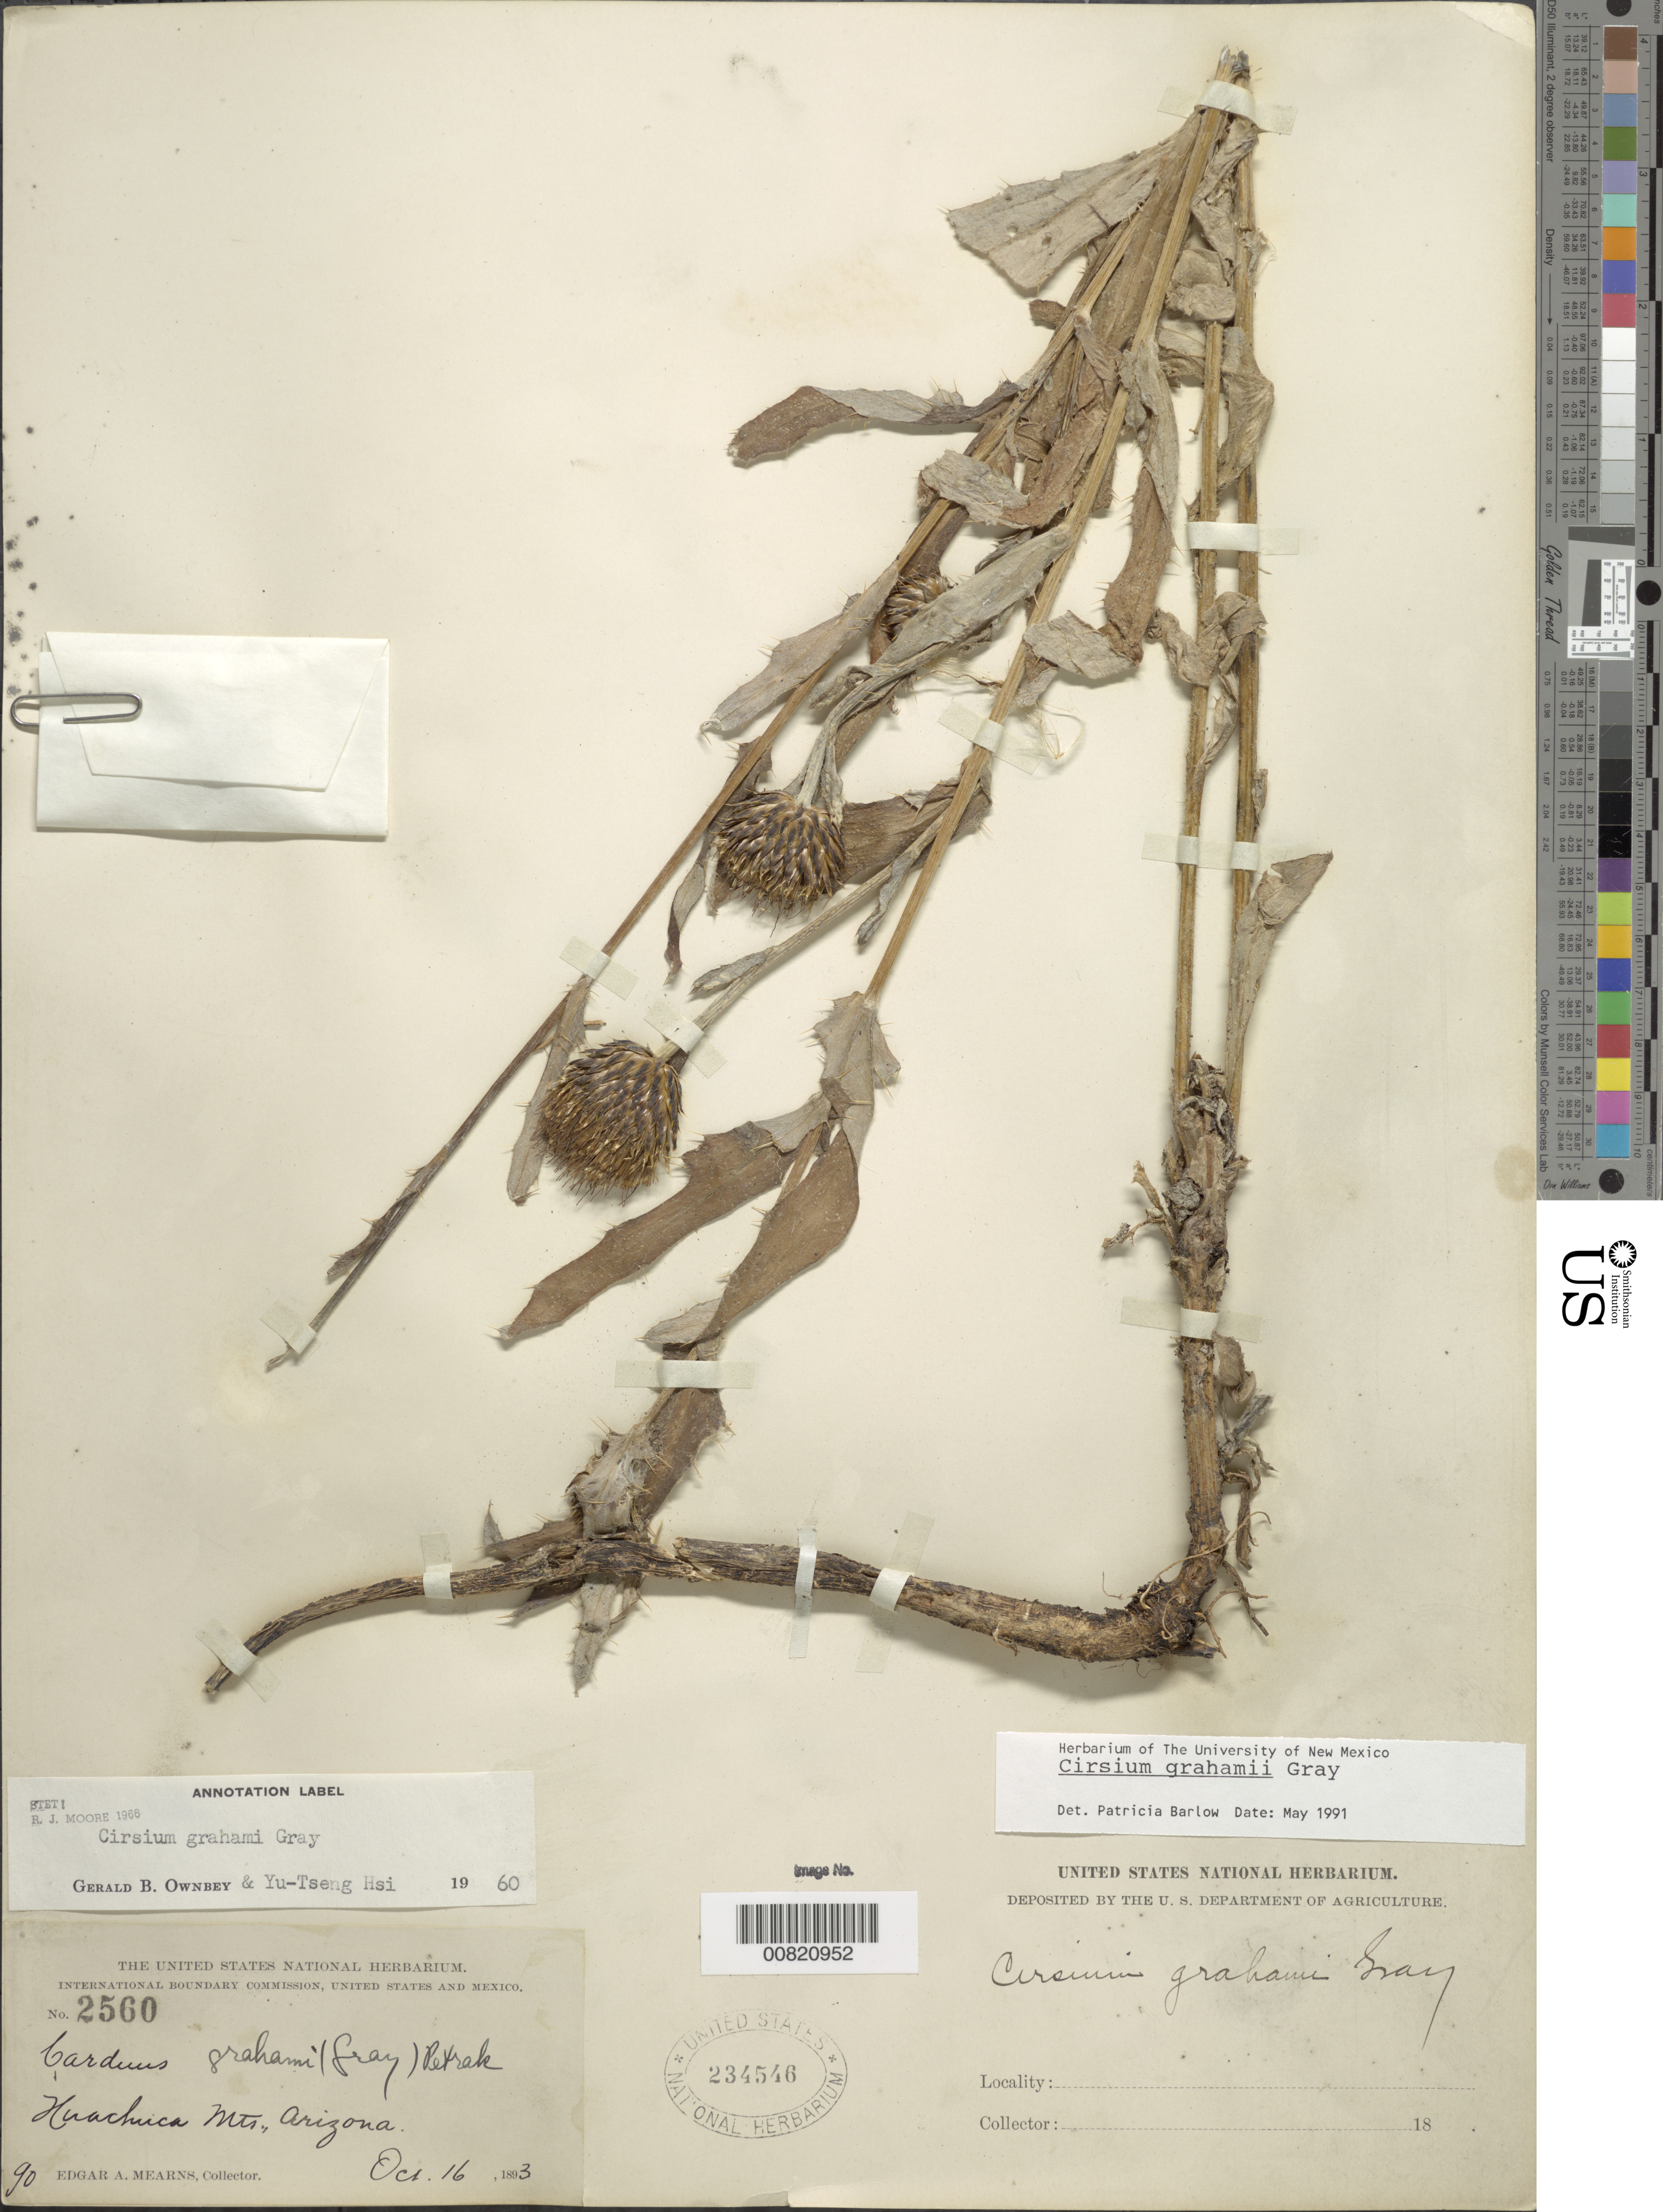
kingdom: Plantae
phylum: Tracheophyta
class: Magnoliopsida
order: Asterales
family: Asteraceae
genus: Cirsium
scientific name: Cirsium grahamii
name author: A. Gray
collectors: E. A. Mearns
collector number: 2560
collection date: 1893-10-16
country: United States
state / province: Arizona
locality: Huachuca Mts.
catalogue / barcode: US 234546